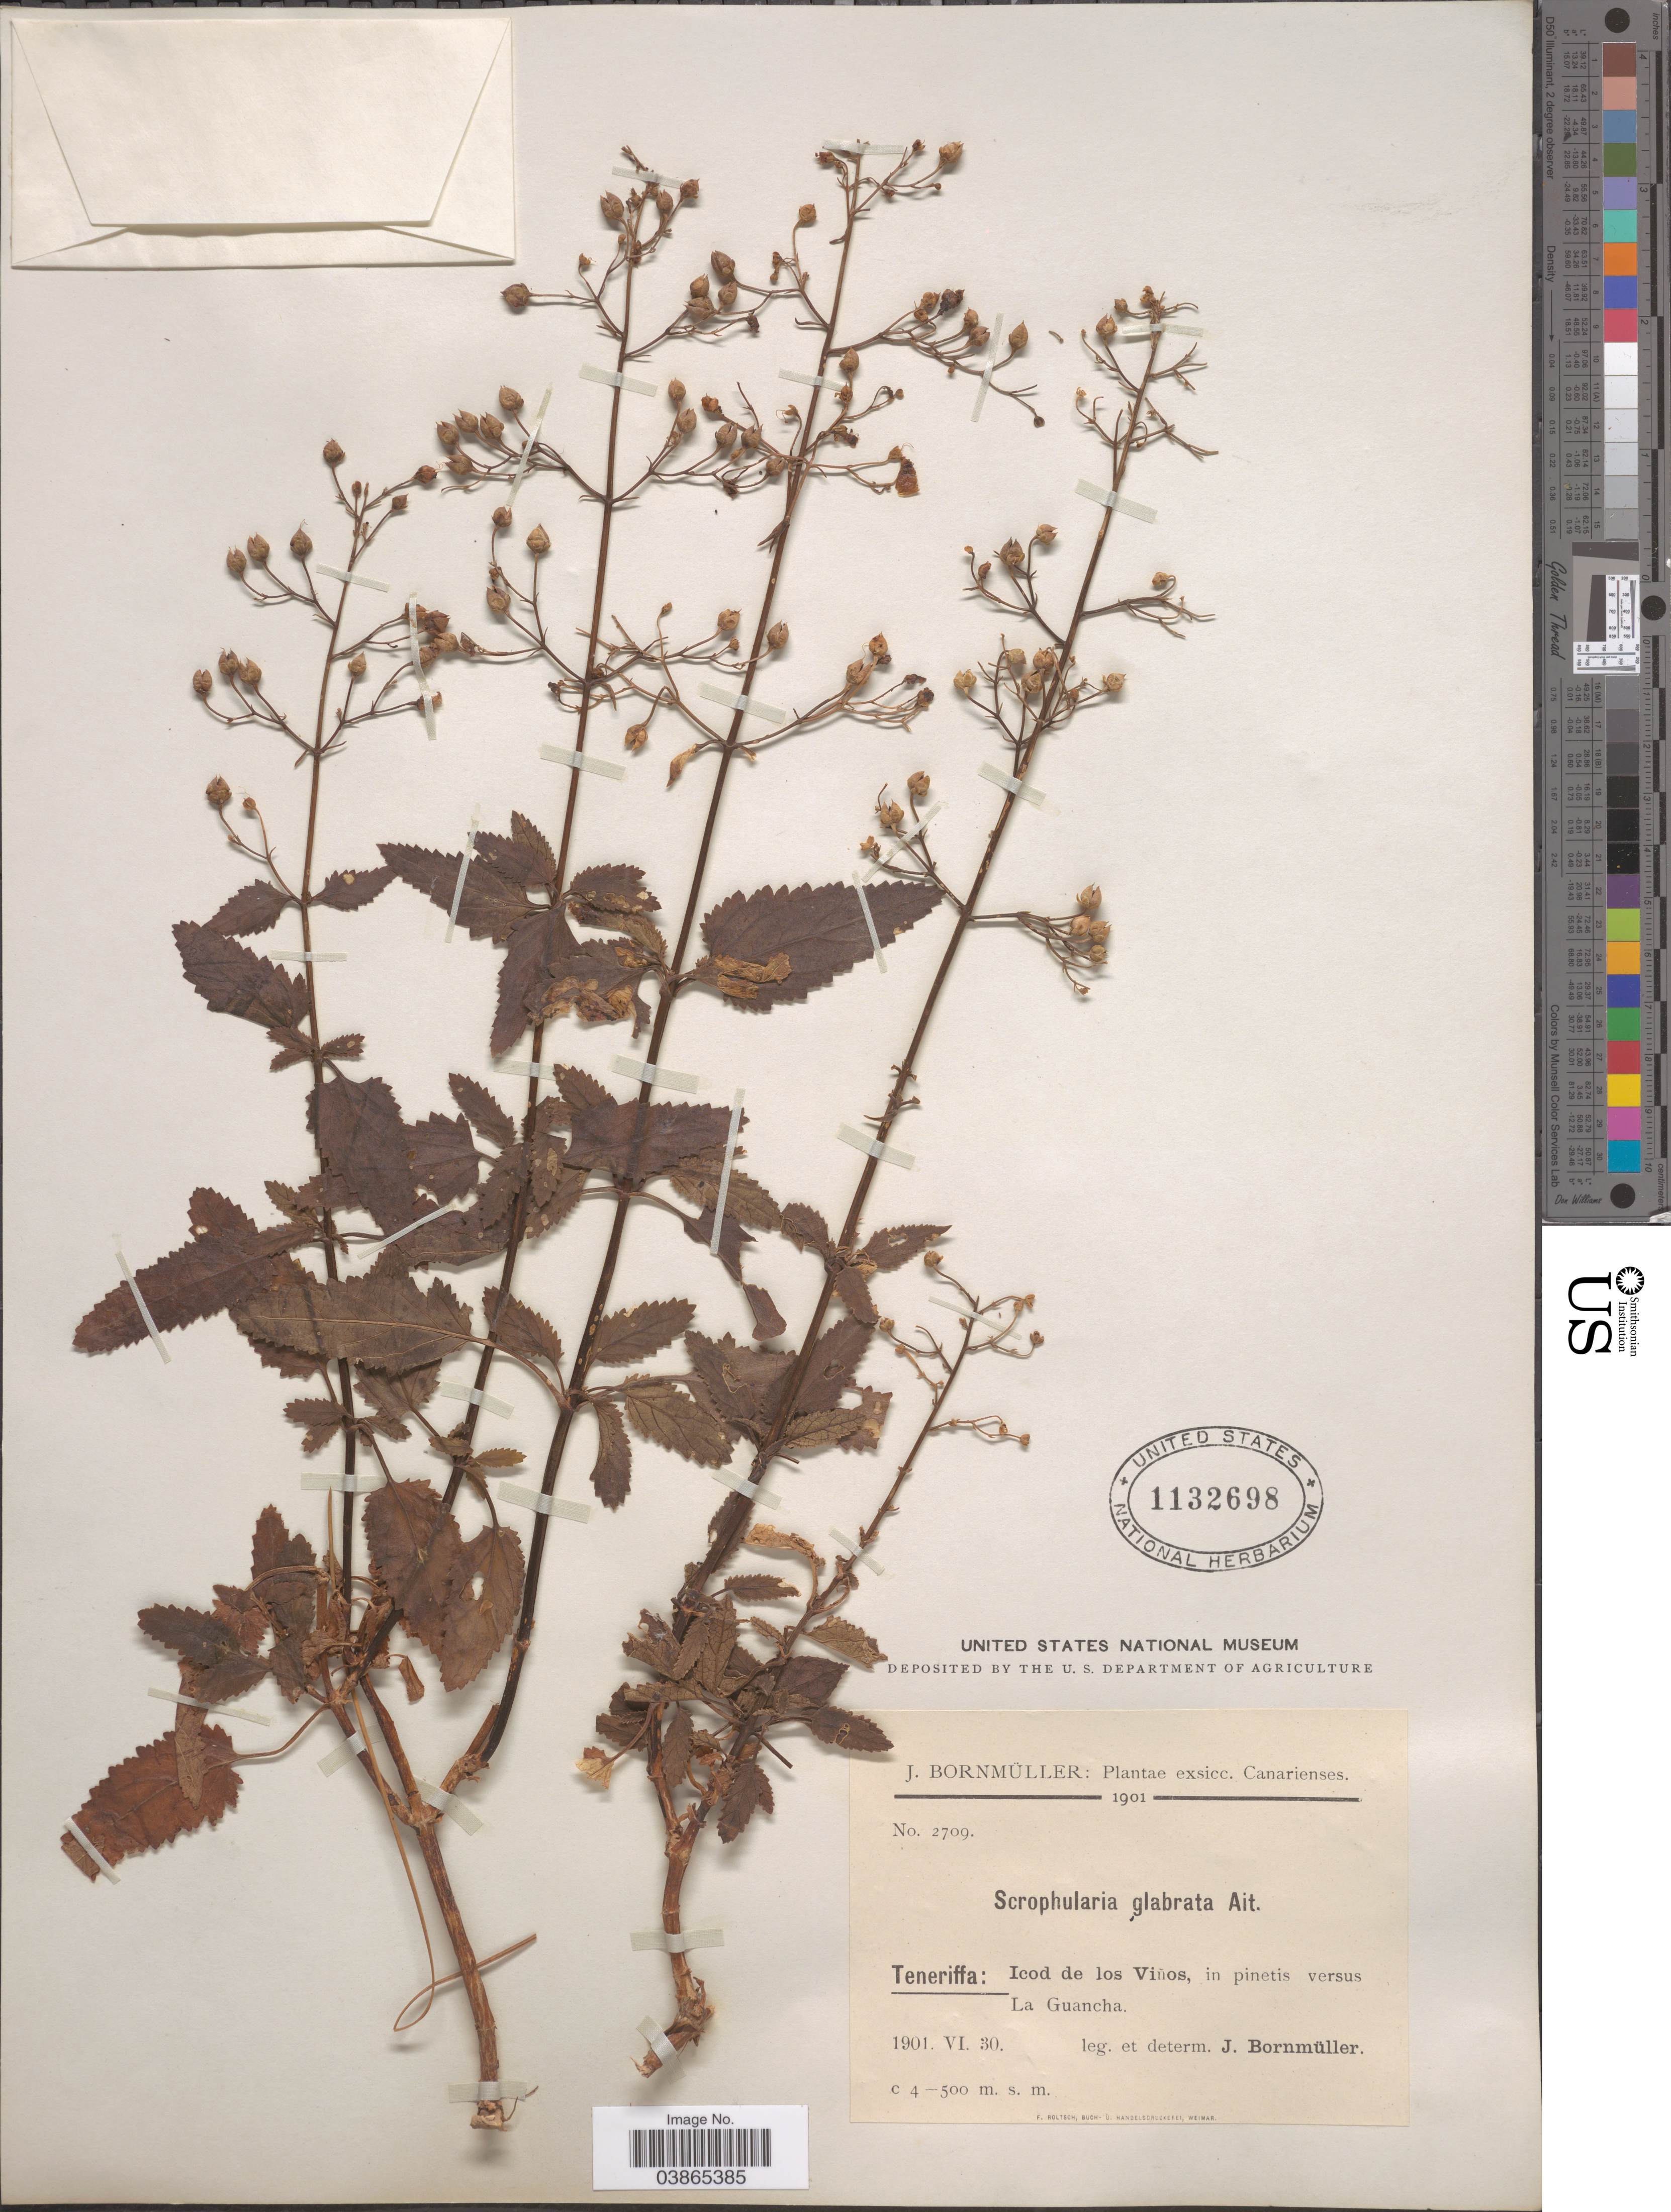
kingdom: Plantae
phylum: Tracheophyta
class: Magnoliopsida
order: Lamiales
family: Scrophulariaceae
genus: Scrophularia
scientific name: Scrophularia glabrata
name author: Aiton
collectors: J. Bornmüller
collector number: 2709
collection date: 1901-06-30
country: Spain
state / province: Canarias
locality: Canarienses. Teneriffa: Icod de los Viños, in pinetis versus La Guancha.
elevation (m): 400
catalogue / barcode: US 1132698